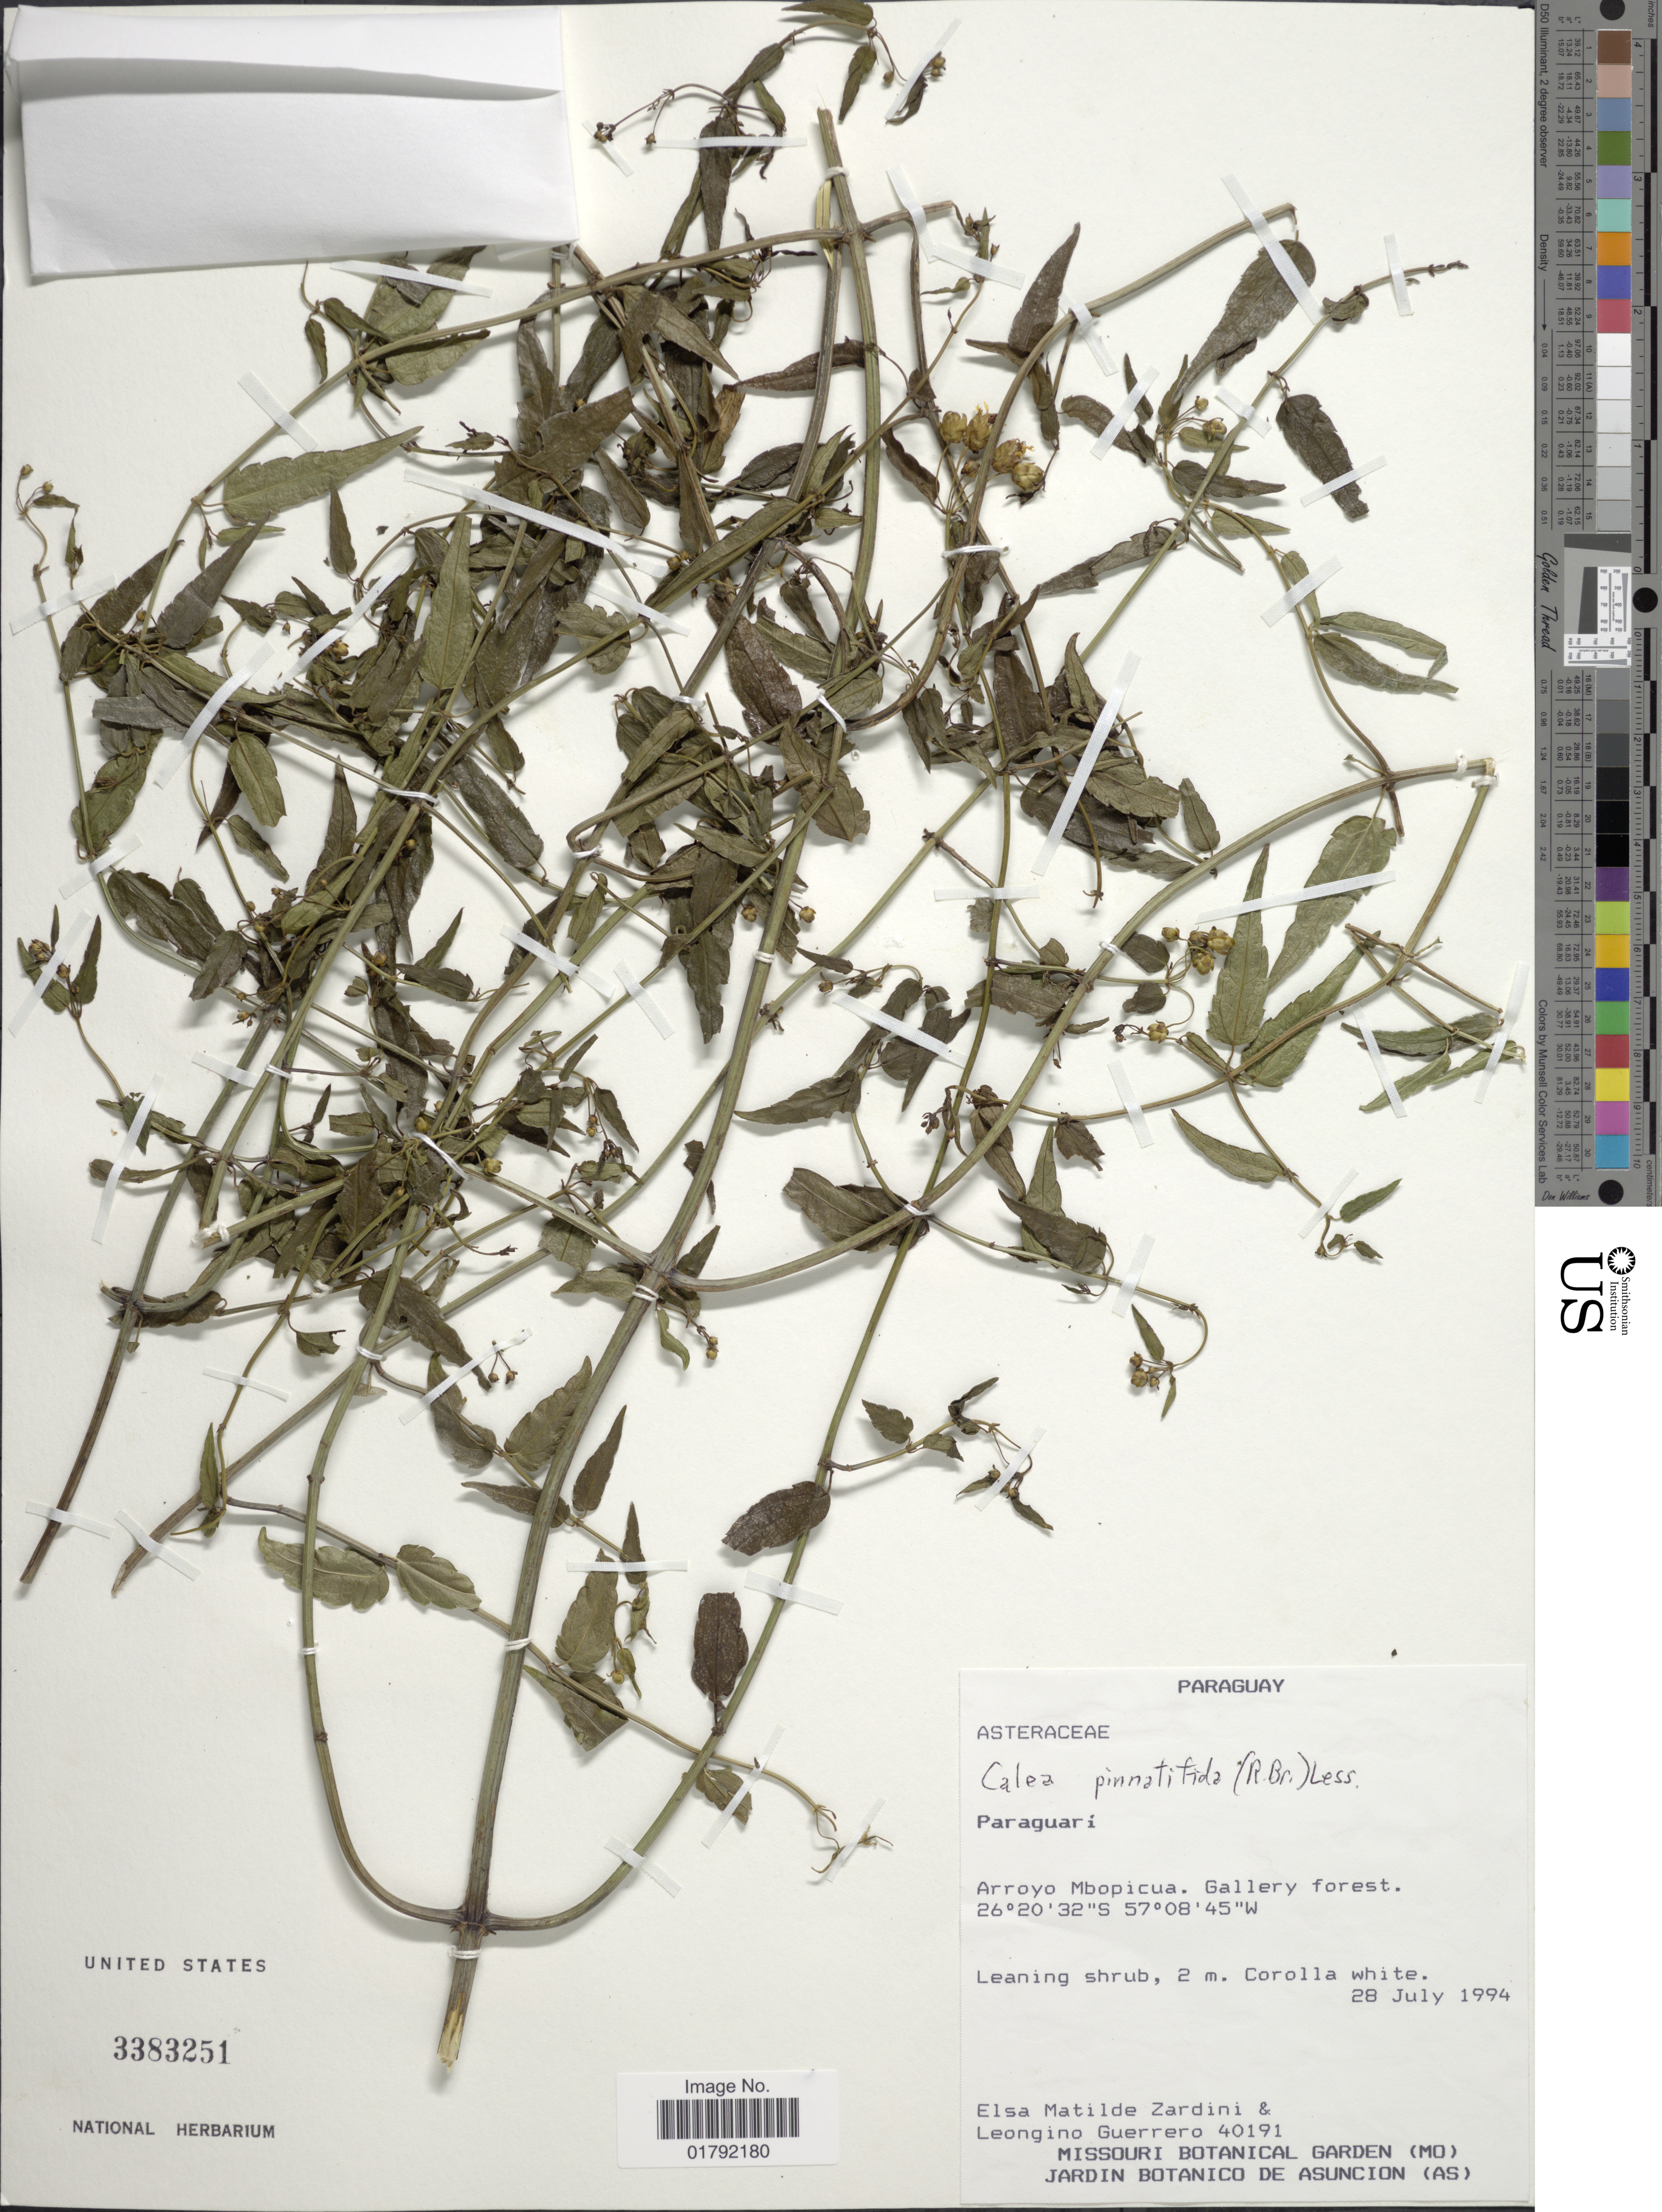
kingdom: Plantae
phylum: Tracheophyta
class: Magnoliopsida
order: Asterales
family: Asteraceae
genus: Calea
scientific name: Calea pinnatifida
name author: Banks ex Steud.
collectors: E. M. Zardini & L. Guerrero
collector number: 40191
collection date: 1994-07-28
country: Paraguay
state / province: Paraguari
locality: Arroyo Mbopicua, gallery forest.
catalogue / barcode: US 3383251